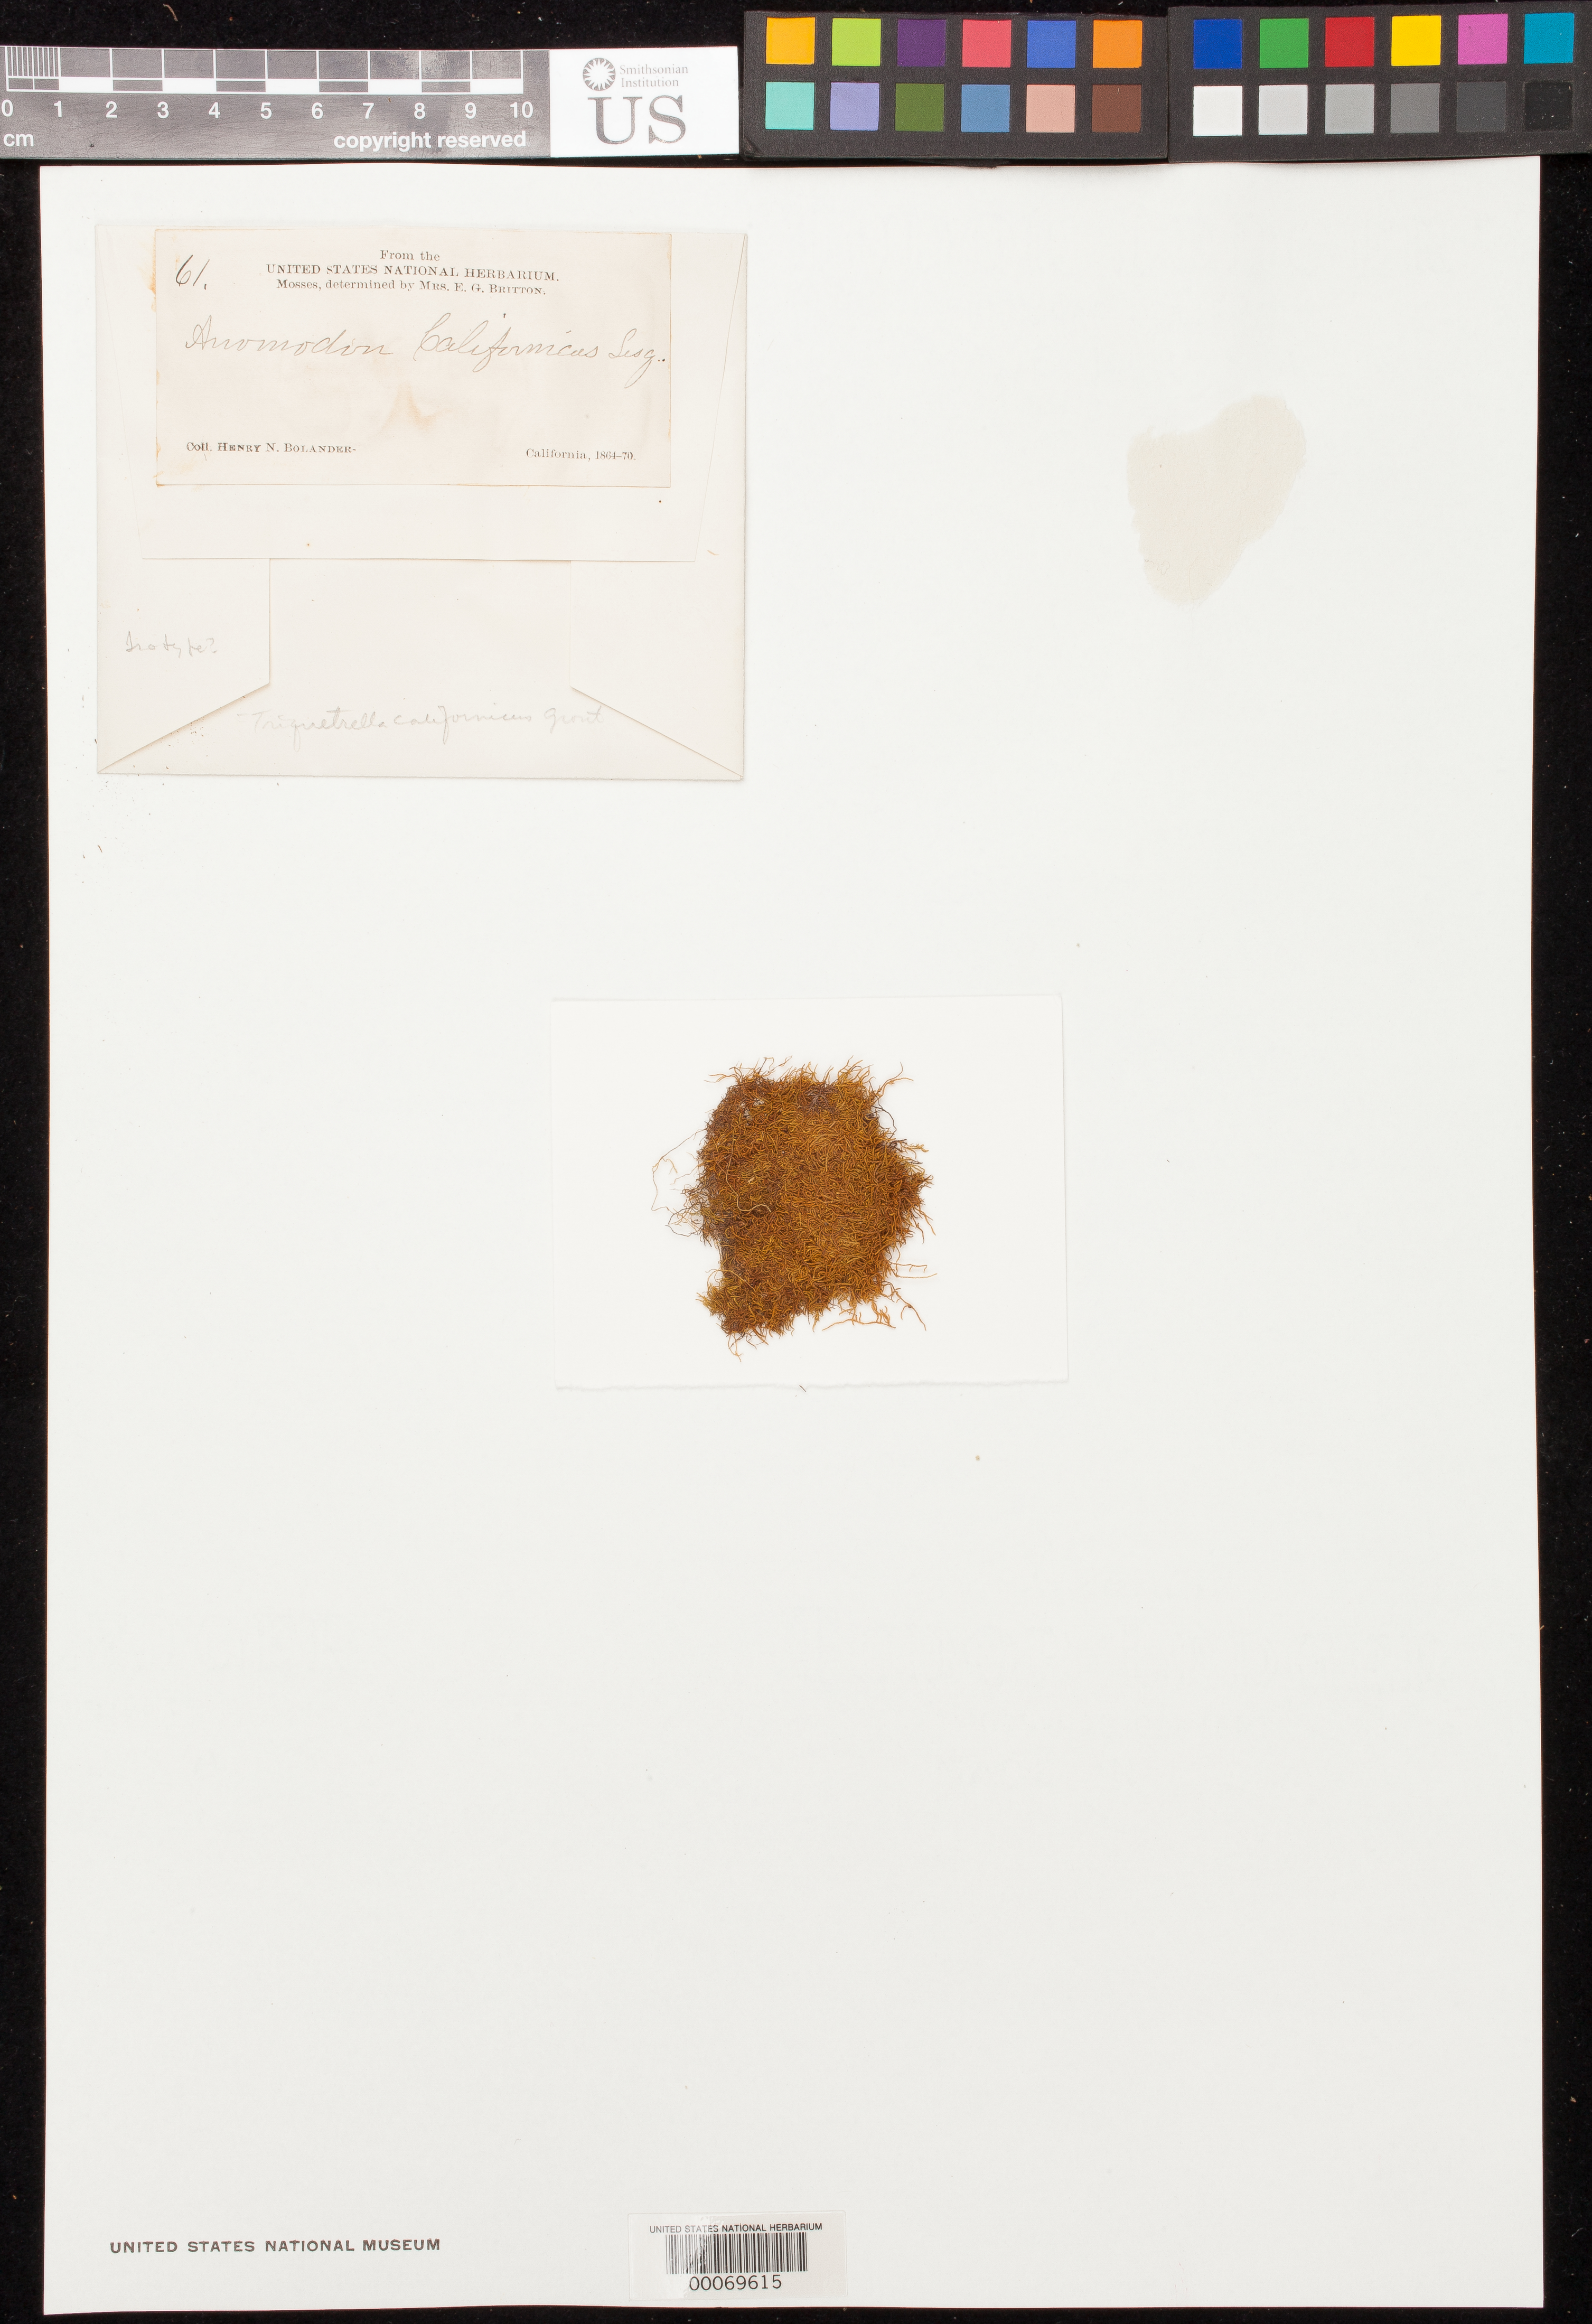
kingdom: Plantae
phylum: Bryophyta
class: Bryopsida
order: Hypnales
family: Anomodontaceae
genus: Anomodon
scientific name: Anomodon californicus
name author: Lesq.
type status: Possible Isotype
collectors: H. Bolander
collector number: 61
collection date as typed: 1804 to -- --- 1870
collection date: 1804/1870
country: United States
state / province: California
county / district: Contra Costa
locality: Mt. Diablo.